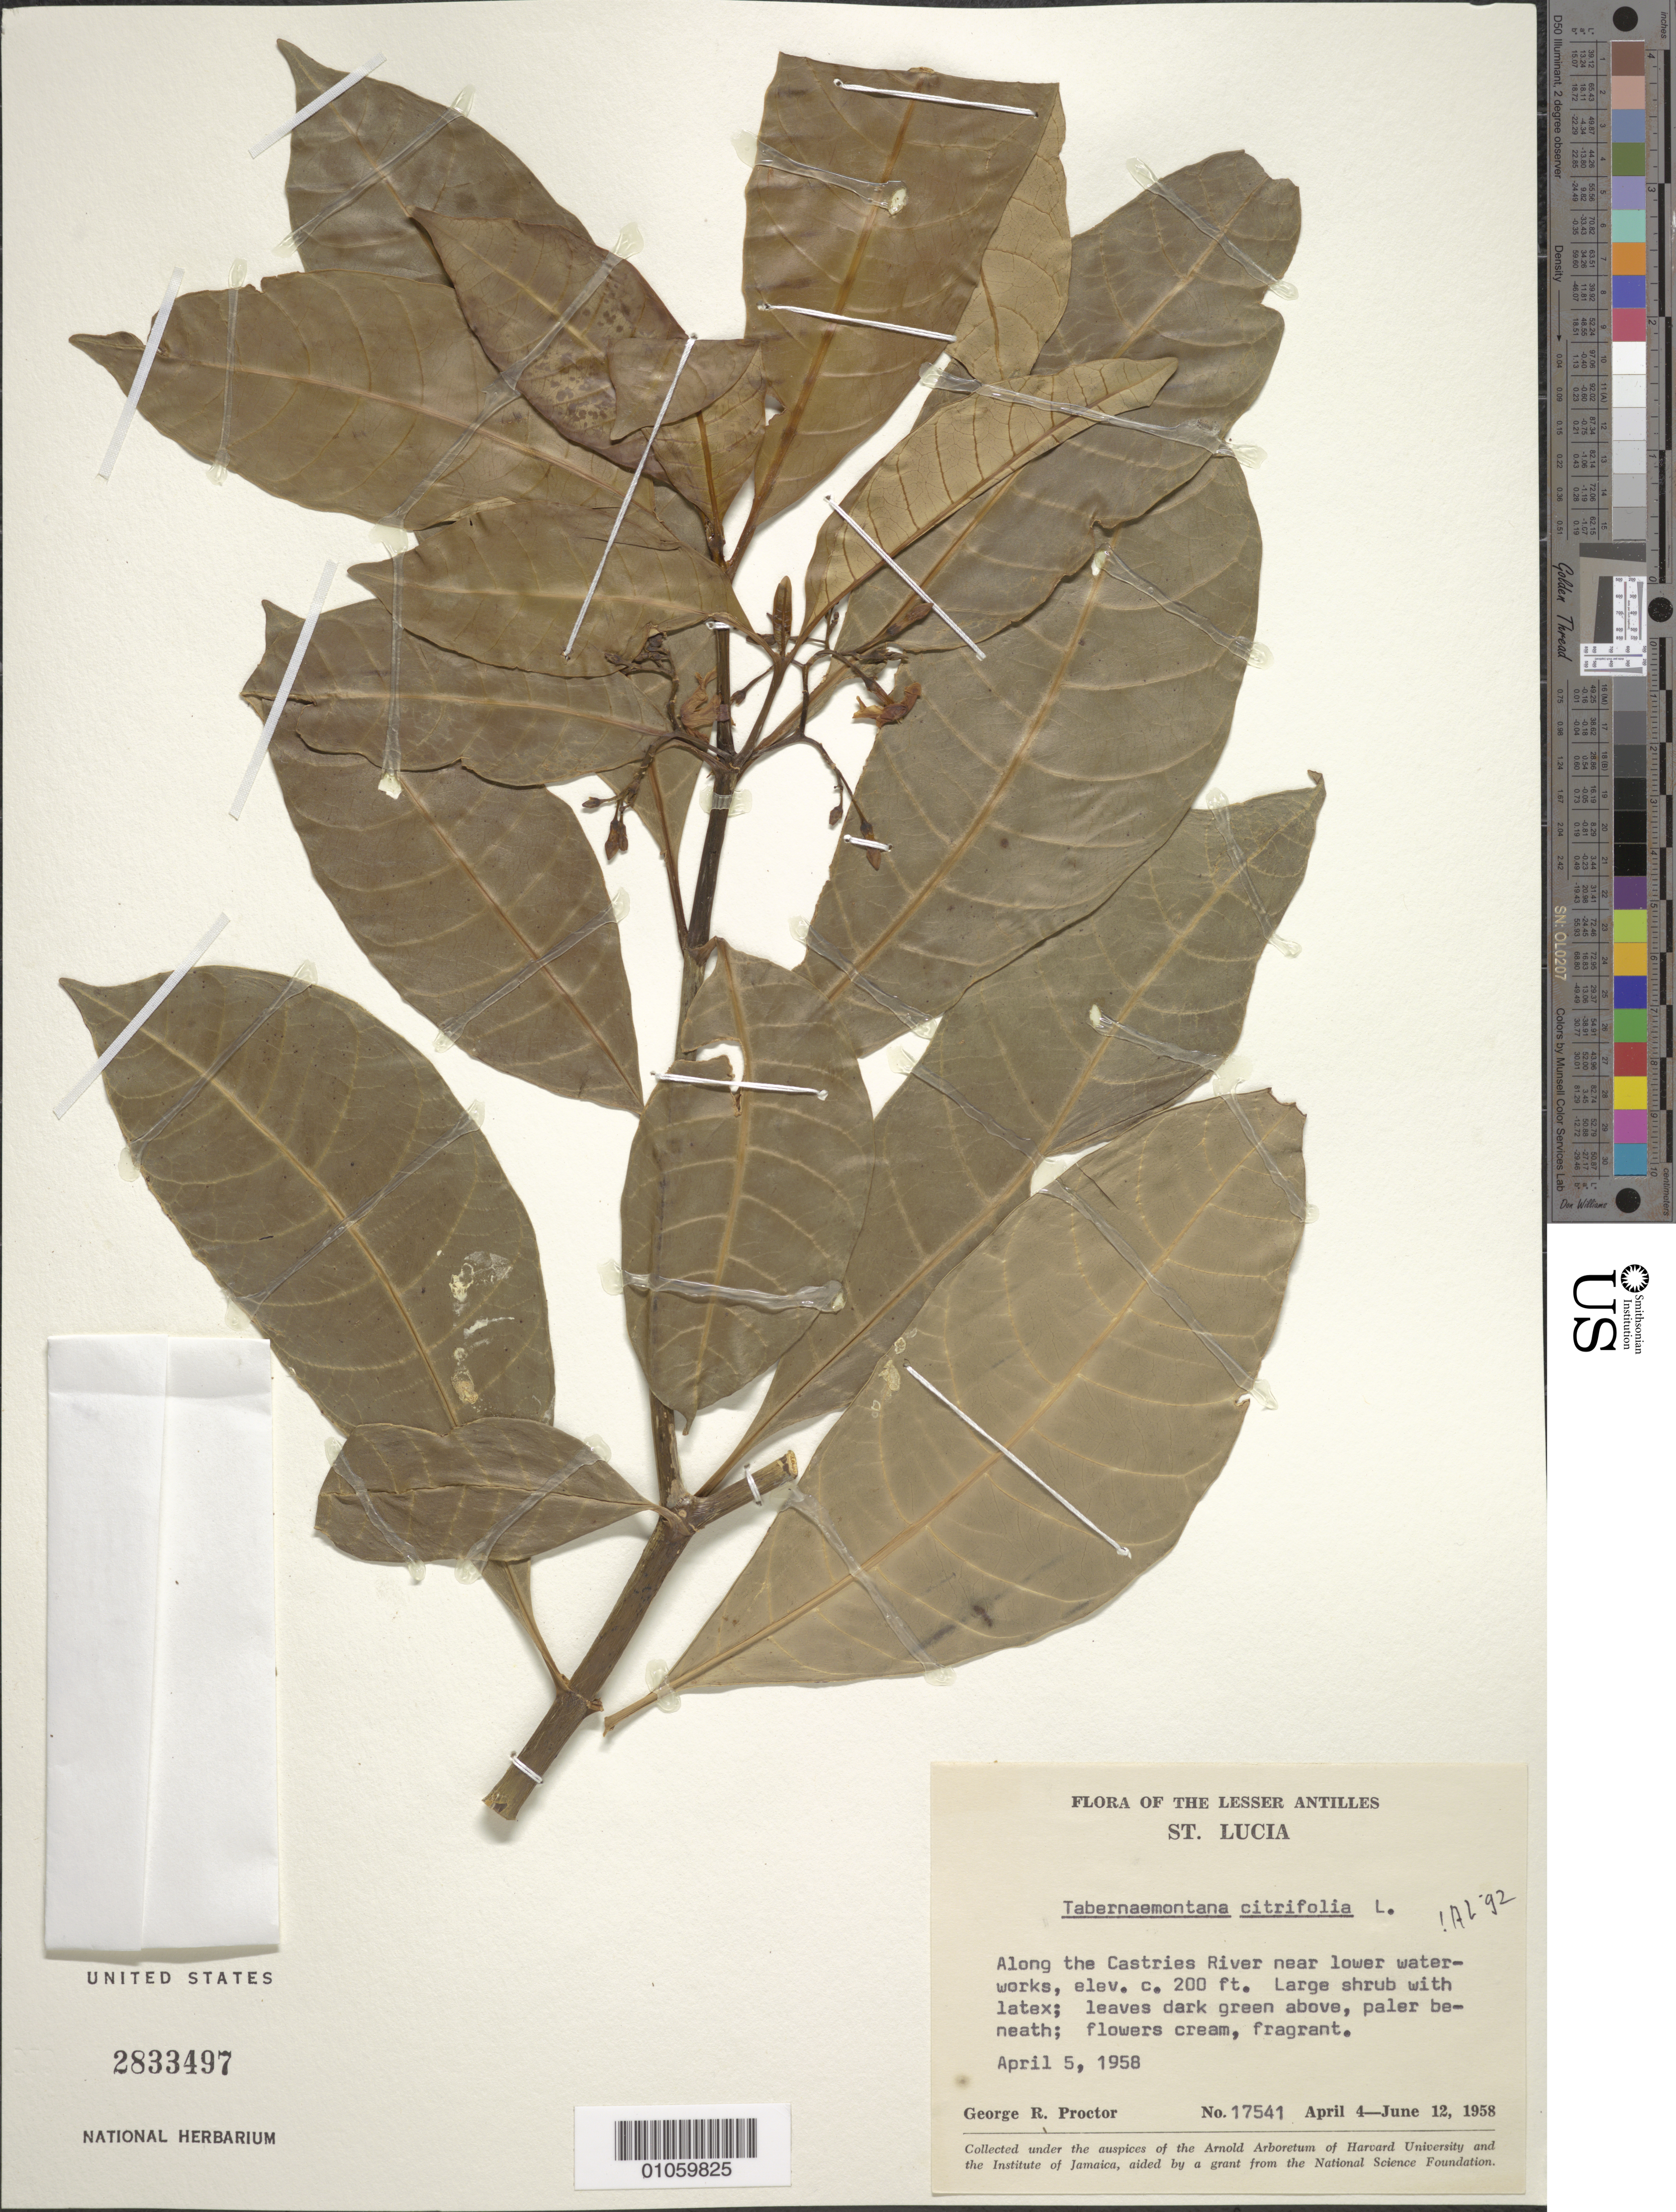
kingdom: Plantae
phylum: Tracheophyta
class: Magnoliopsida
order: Gentianales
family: Apocynaceae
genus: Tabernaemontana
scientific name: Tabernaemontana citrifolia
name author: L.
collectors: G. R. Proctor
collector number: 17541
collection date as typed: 05 Apr 1958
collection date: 1958-04-05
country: St. Lucia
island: St. Lucia I.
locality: Along the Castries River near lower waterworks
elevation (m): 61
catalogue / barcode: US 2833497